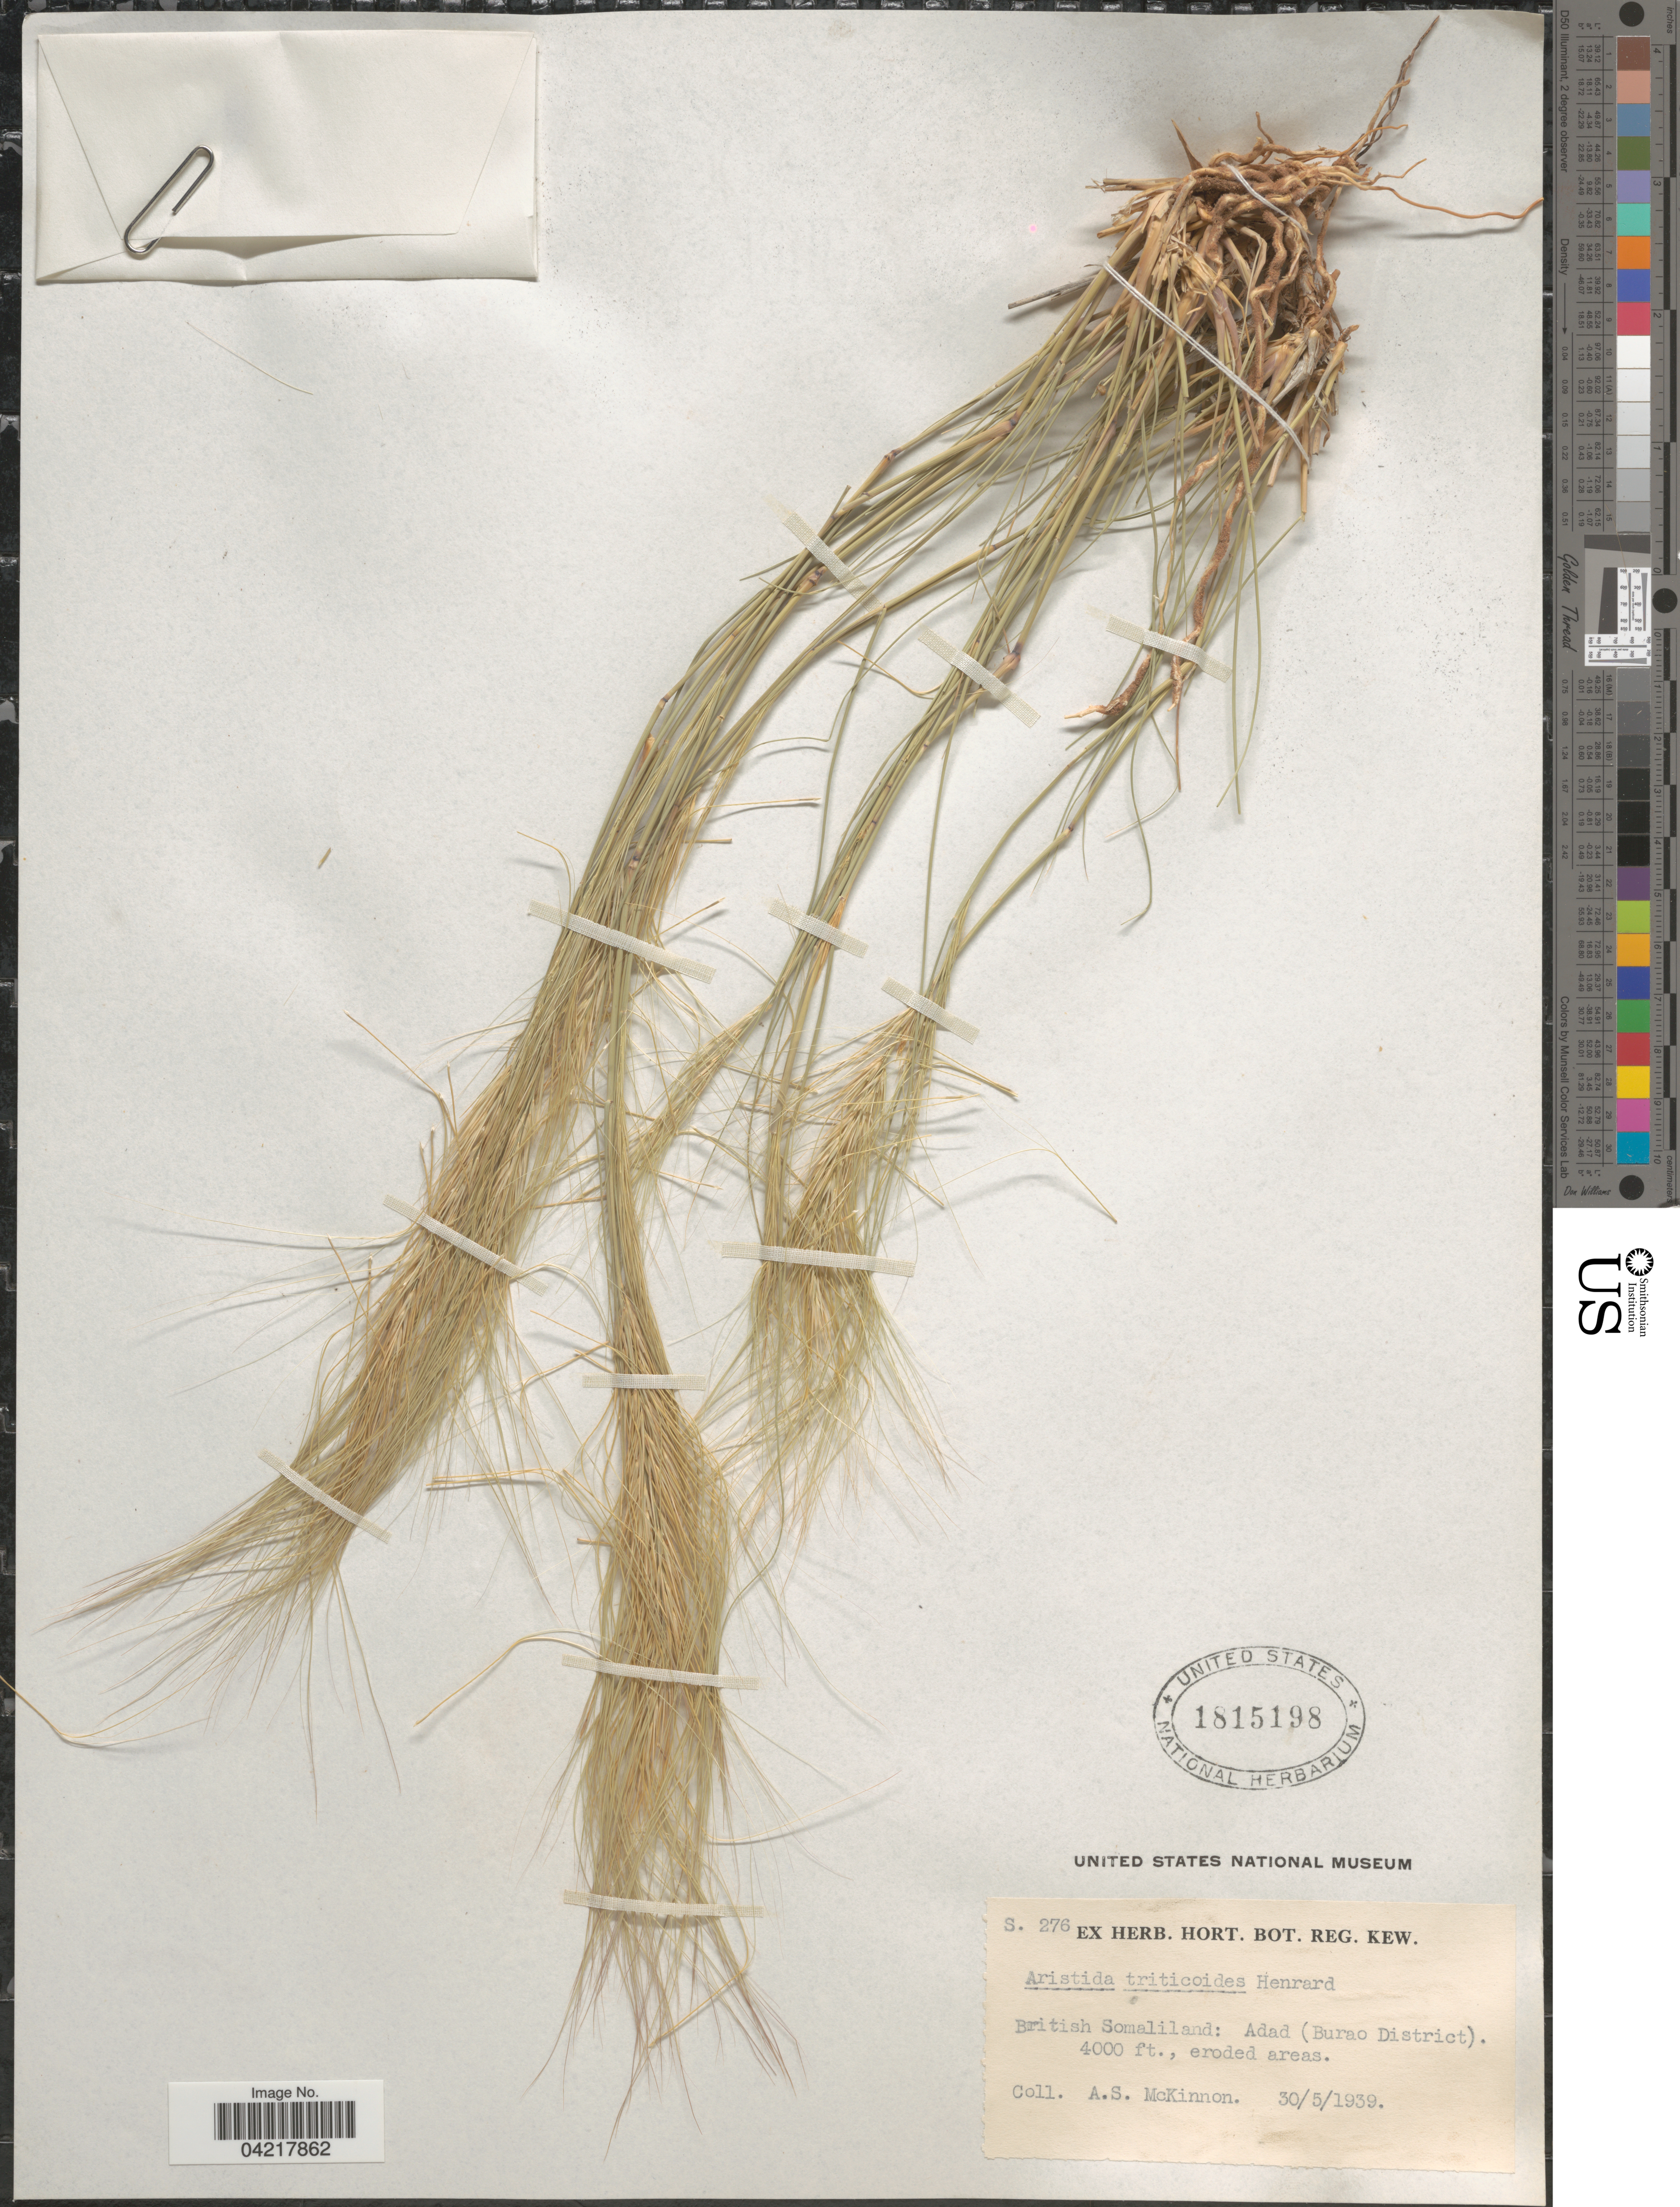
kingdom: Plantae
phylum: Tracheophyta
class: Liliopsida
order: Poales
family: Poaceae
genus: Aristida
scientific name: Aristida triticoides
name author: Henr.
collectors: A. Mckinnon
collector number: S276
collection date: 1939-05-30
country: Somalia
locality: British Somaliland: Adad (Burao District).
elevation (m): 1219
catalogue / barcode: US 1815198